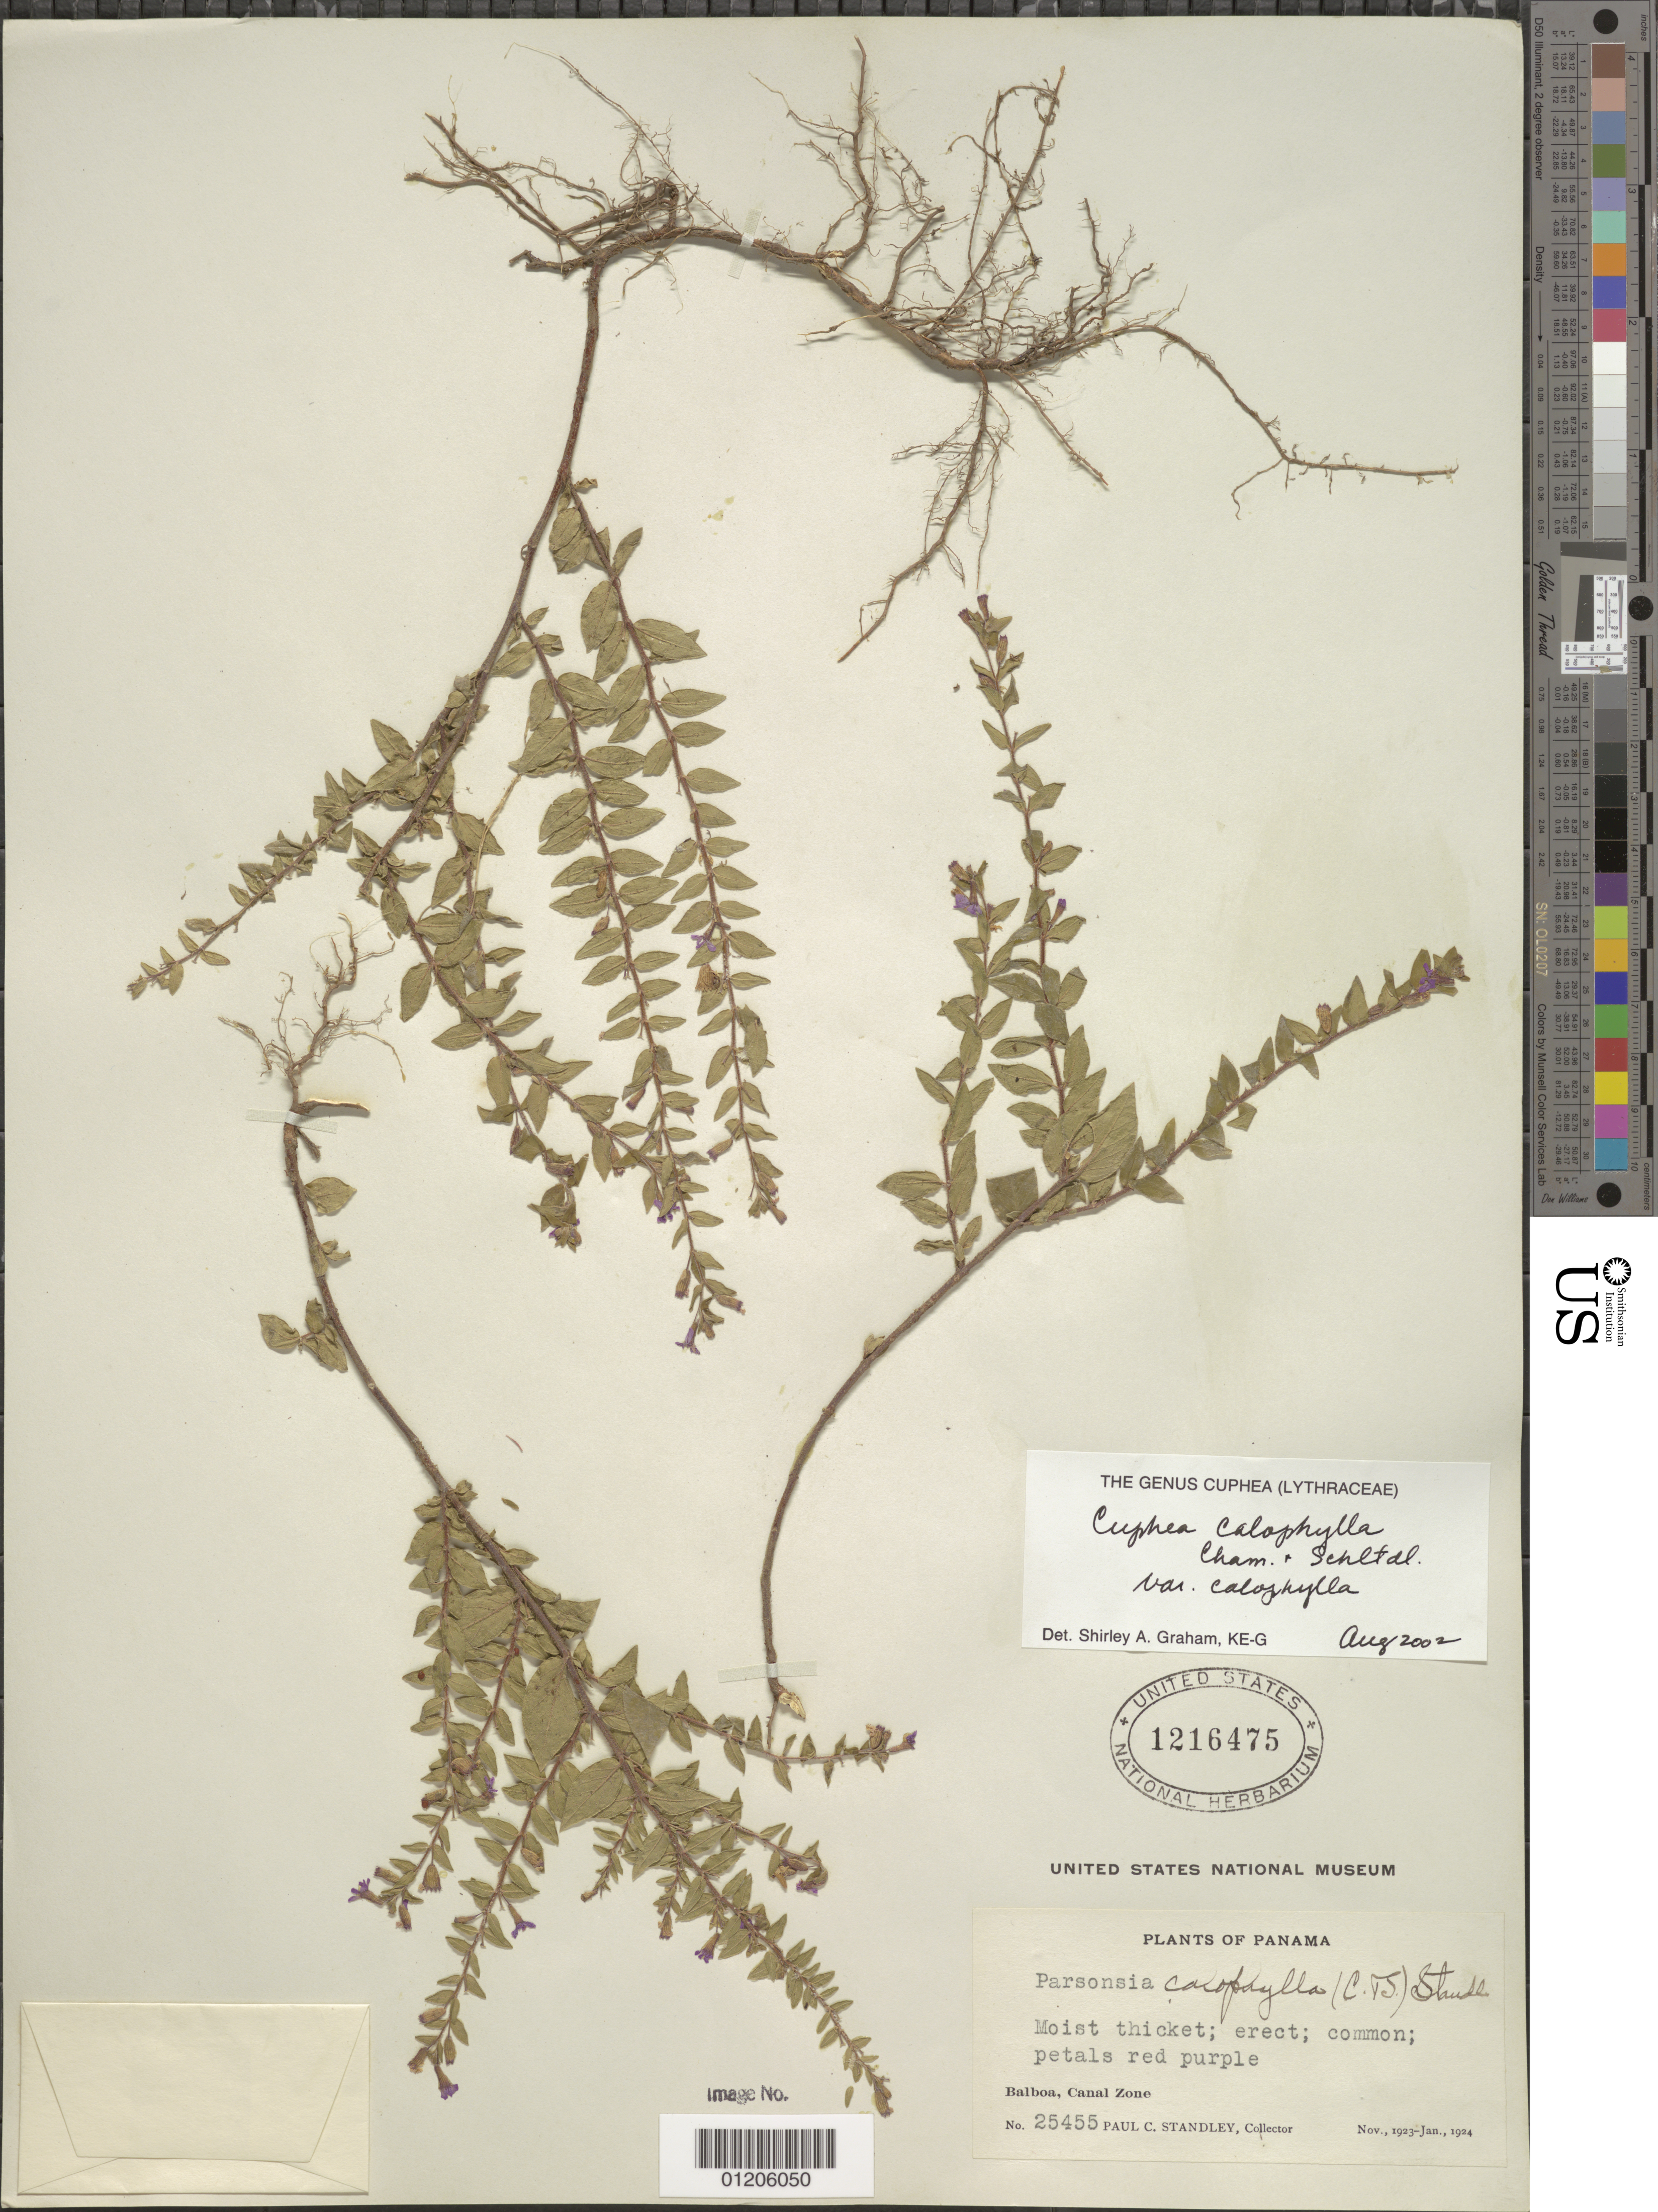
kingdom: Plantae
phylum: Tracheophyta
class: Magnoliopsida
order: Myrtales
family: Lythraceae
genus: Cuphea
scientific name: Cuphea calophylla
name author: Cham. & Schltdl.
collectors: P. C. Standley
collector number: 25455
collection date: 1923-11/1924-01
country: Panama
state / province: Panamá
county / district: Canal Zone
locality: Balboa.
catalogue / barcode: US 1216475